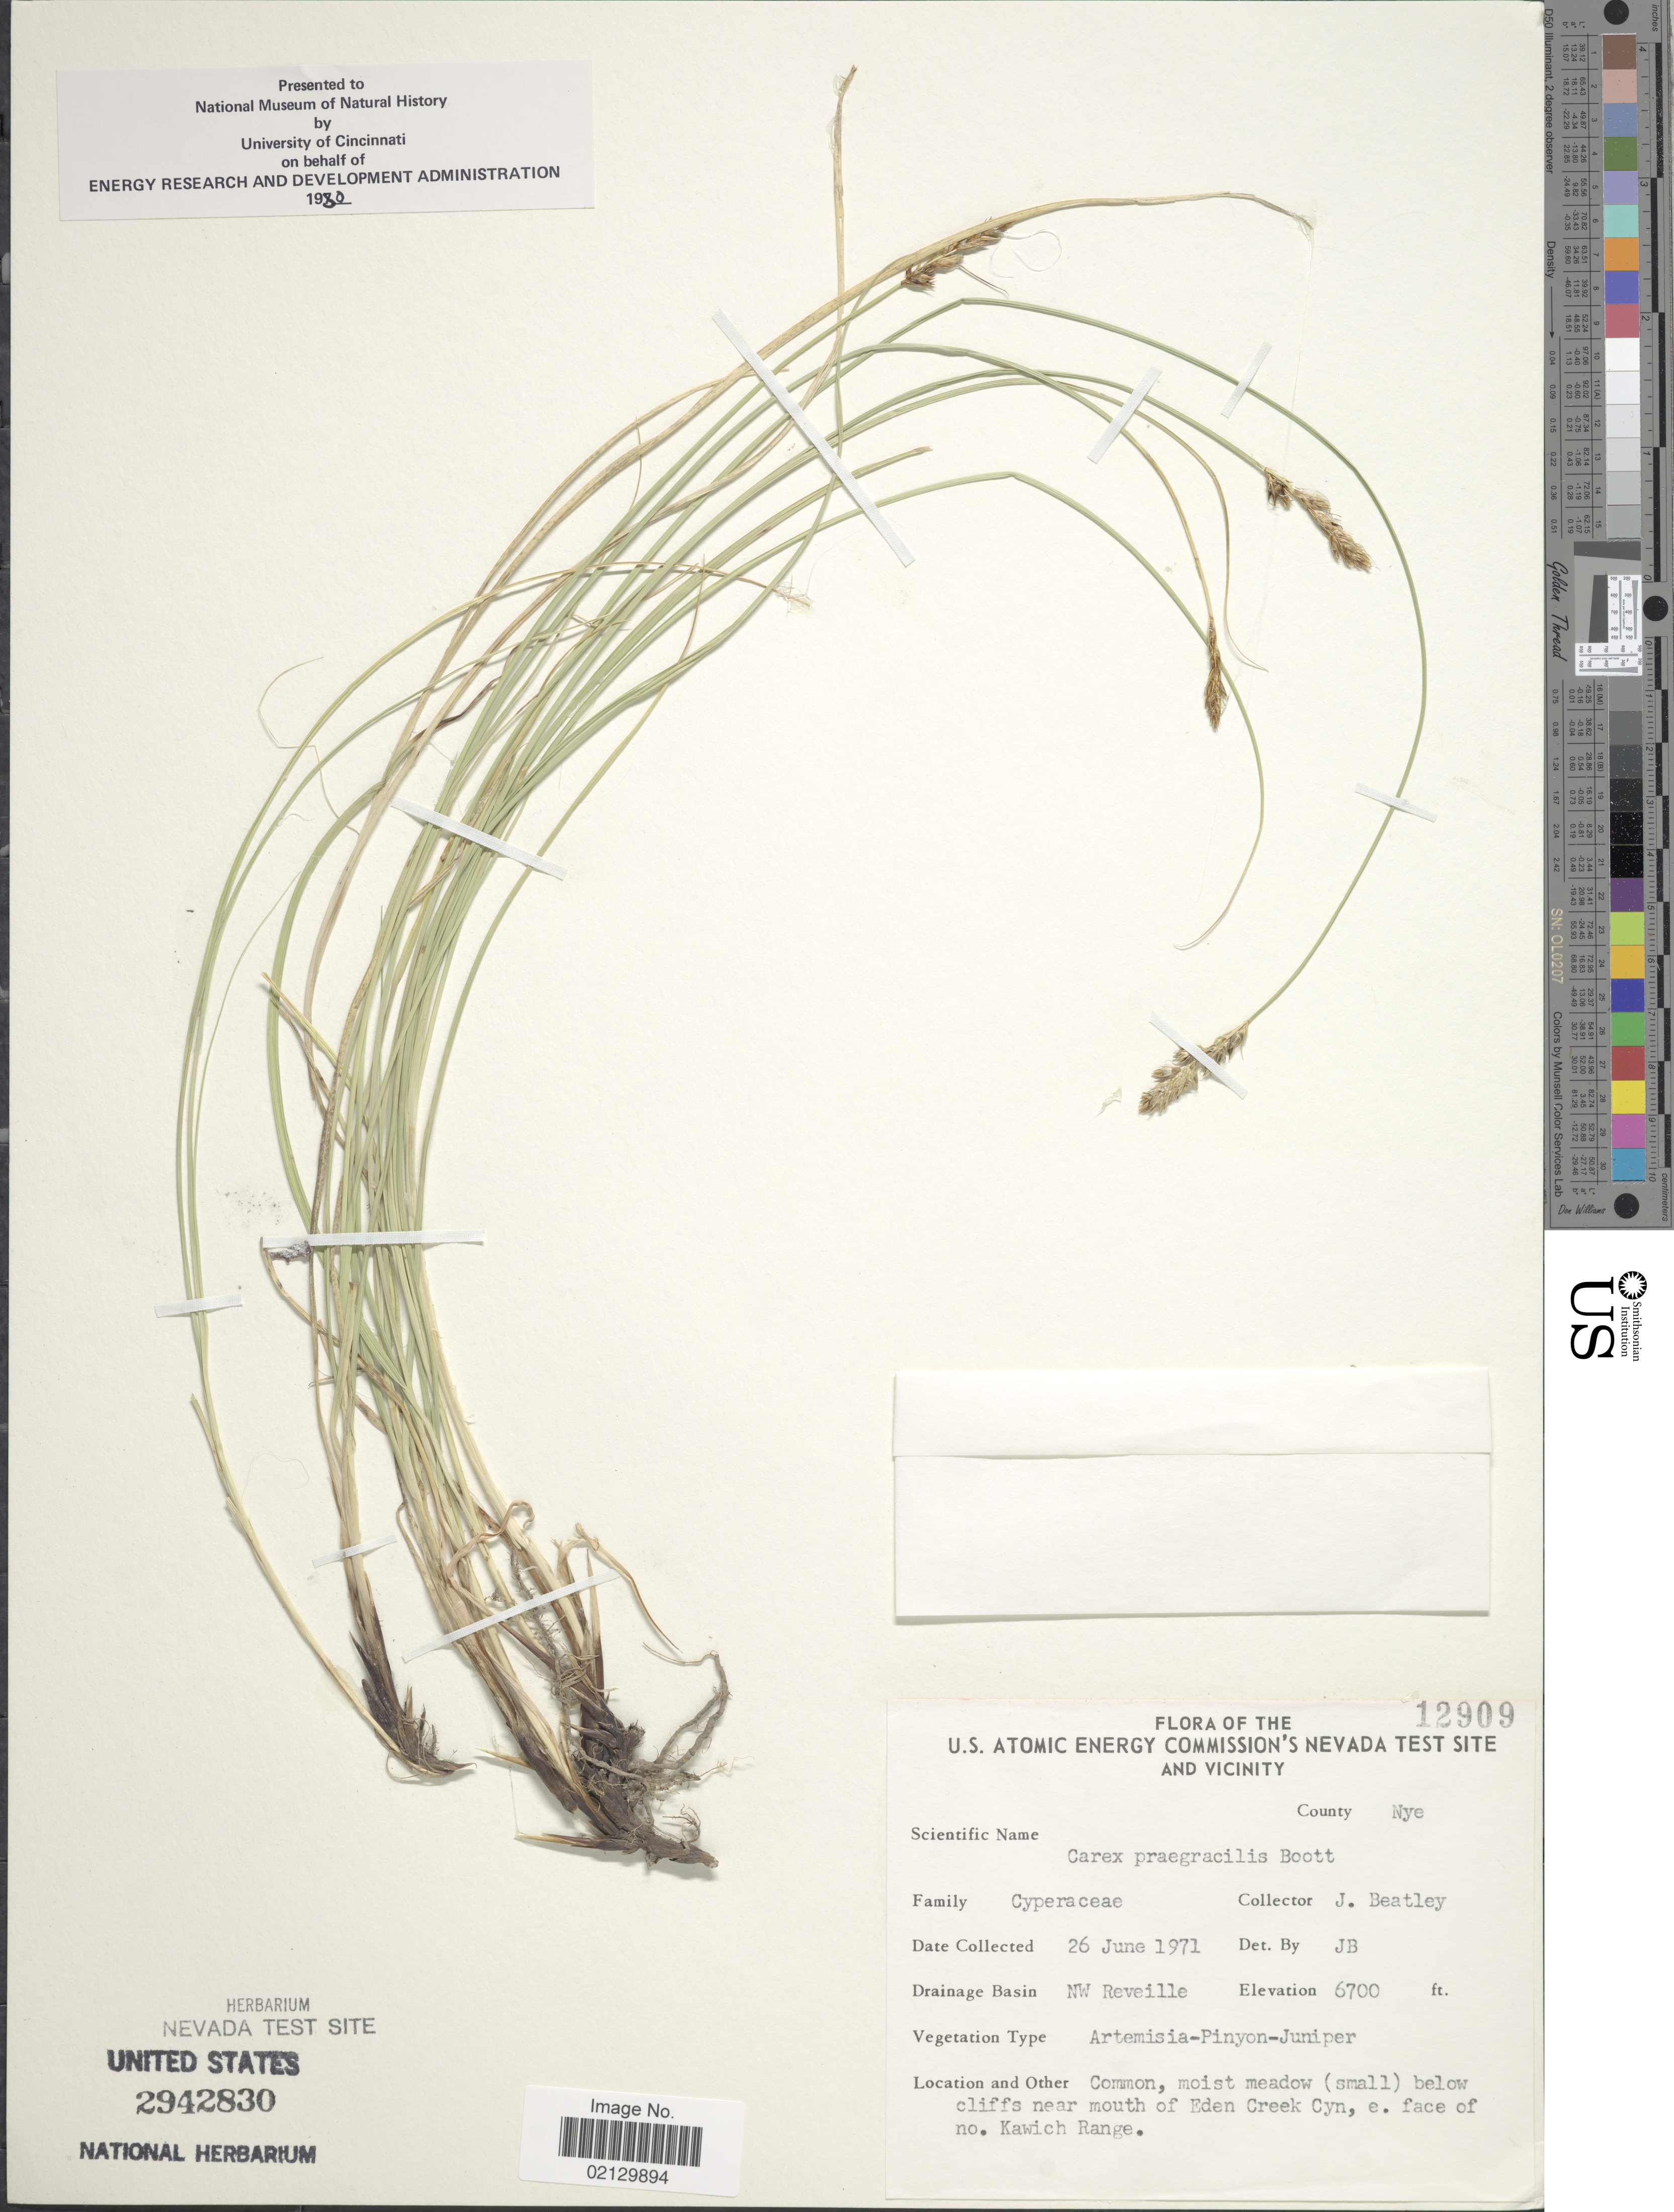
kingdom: Plantae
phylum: Tracheophyta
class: Liliopsida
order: Poales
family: Cyperaceae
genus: Carex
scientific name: Carex praegracilis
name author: W. Boott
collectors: J. C. Beatley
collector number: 12909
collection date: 1971-06-26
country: United States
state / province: Nevada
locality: U.S. Atomic Energy Commission's Nevada Test site and vicinity. County Nye. Below cliffs near mouth of Eden Creek Cyn, e. face of no. Kawich Range. NW Reveille.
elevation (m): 2042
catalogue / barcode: US 2942830